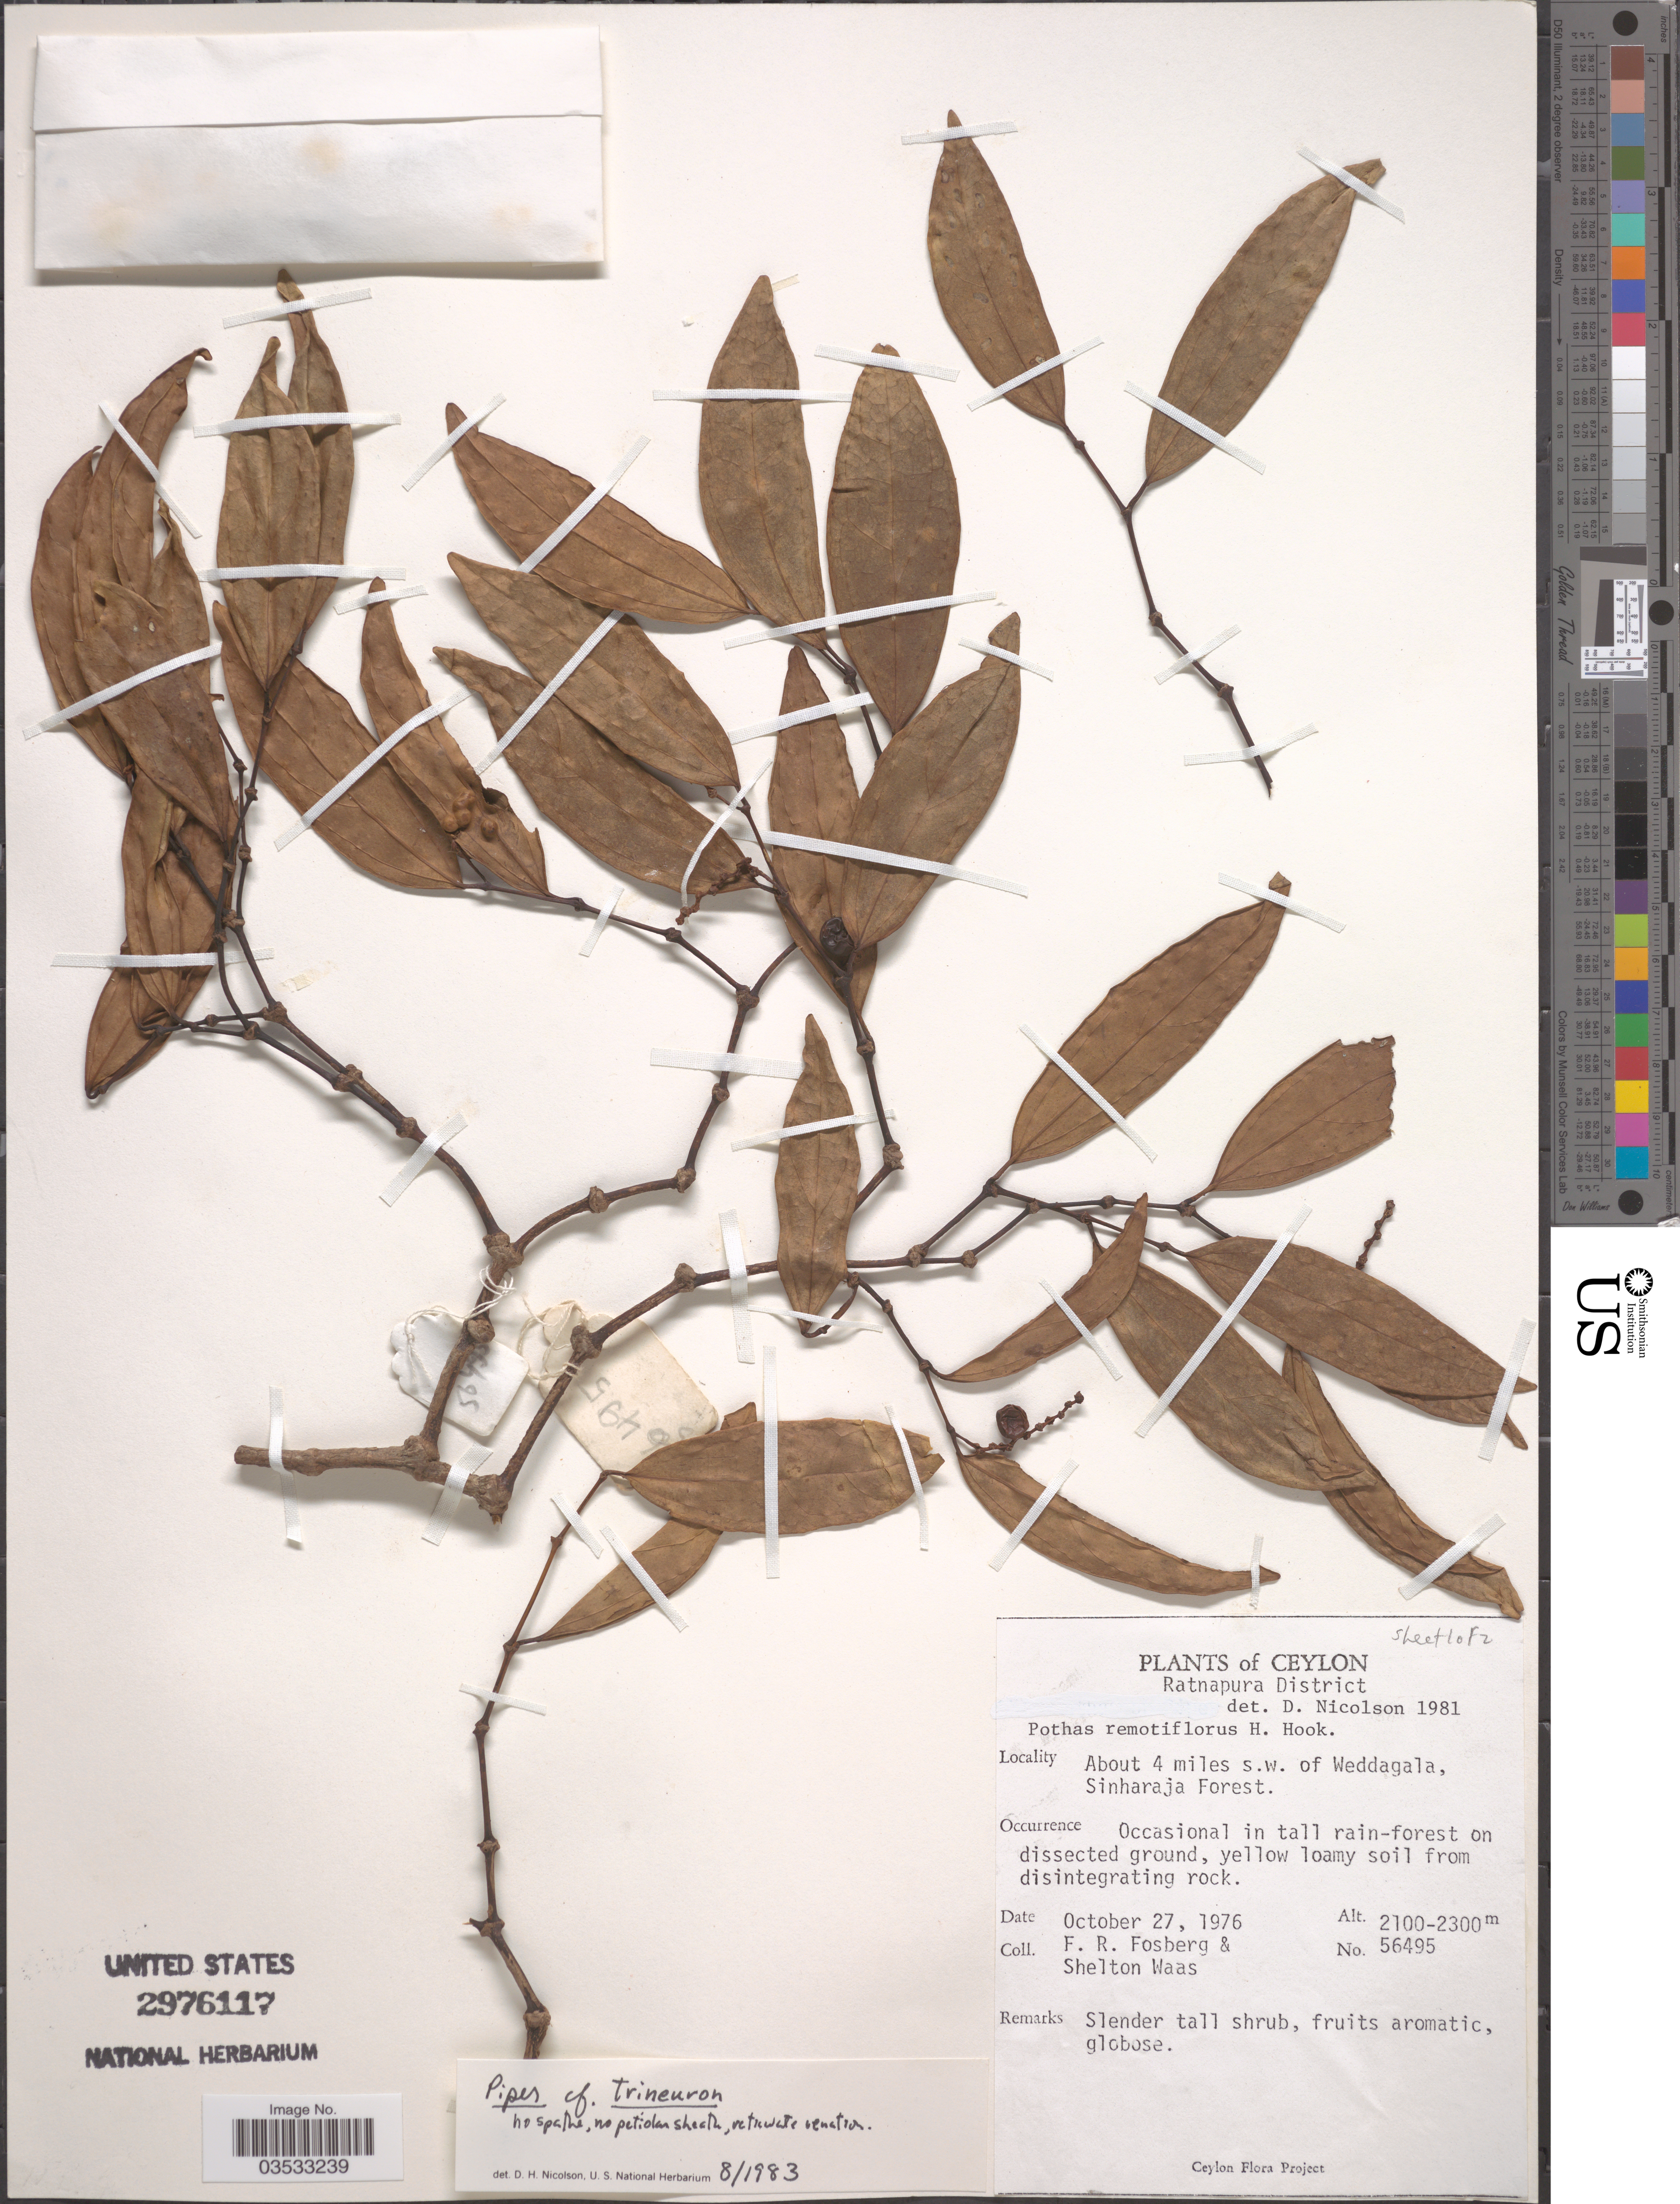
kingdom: Plantae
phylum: Tracheophyta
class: Magnoliopsida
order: Piperales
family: Piperaceae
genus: Piper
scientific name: Piper trineuron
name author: Miq.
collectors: F. R. Fosberg & S. Waas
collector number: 56495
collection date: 1976-10-27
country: Sri Lanka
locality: Ceylon. Ratnapura District. About 4 miles s.w. of Weddagala, Sinharaja Forest.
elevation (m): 2100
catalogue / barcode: US 2976117